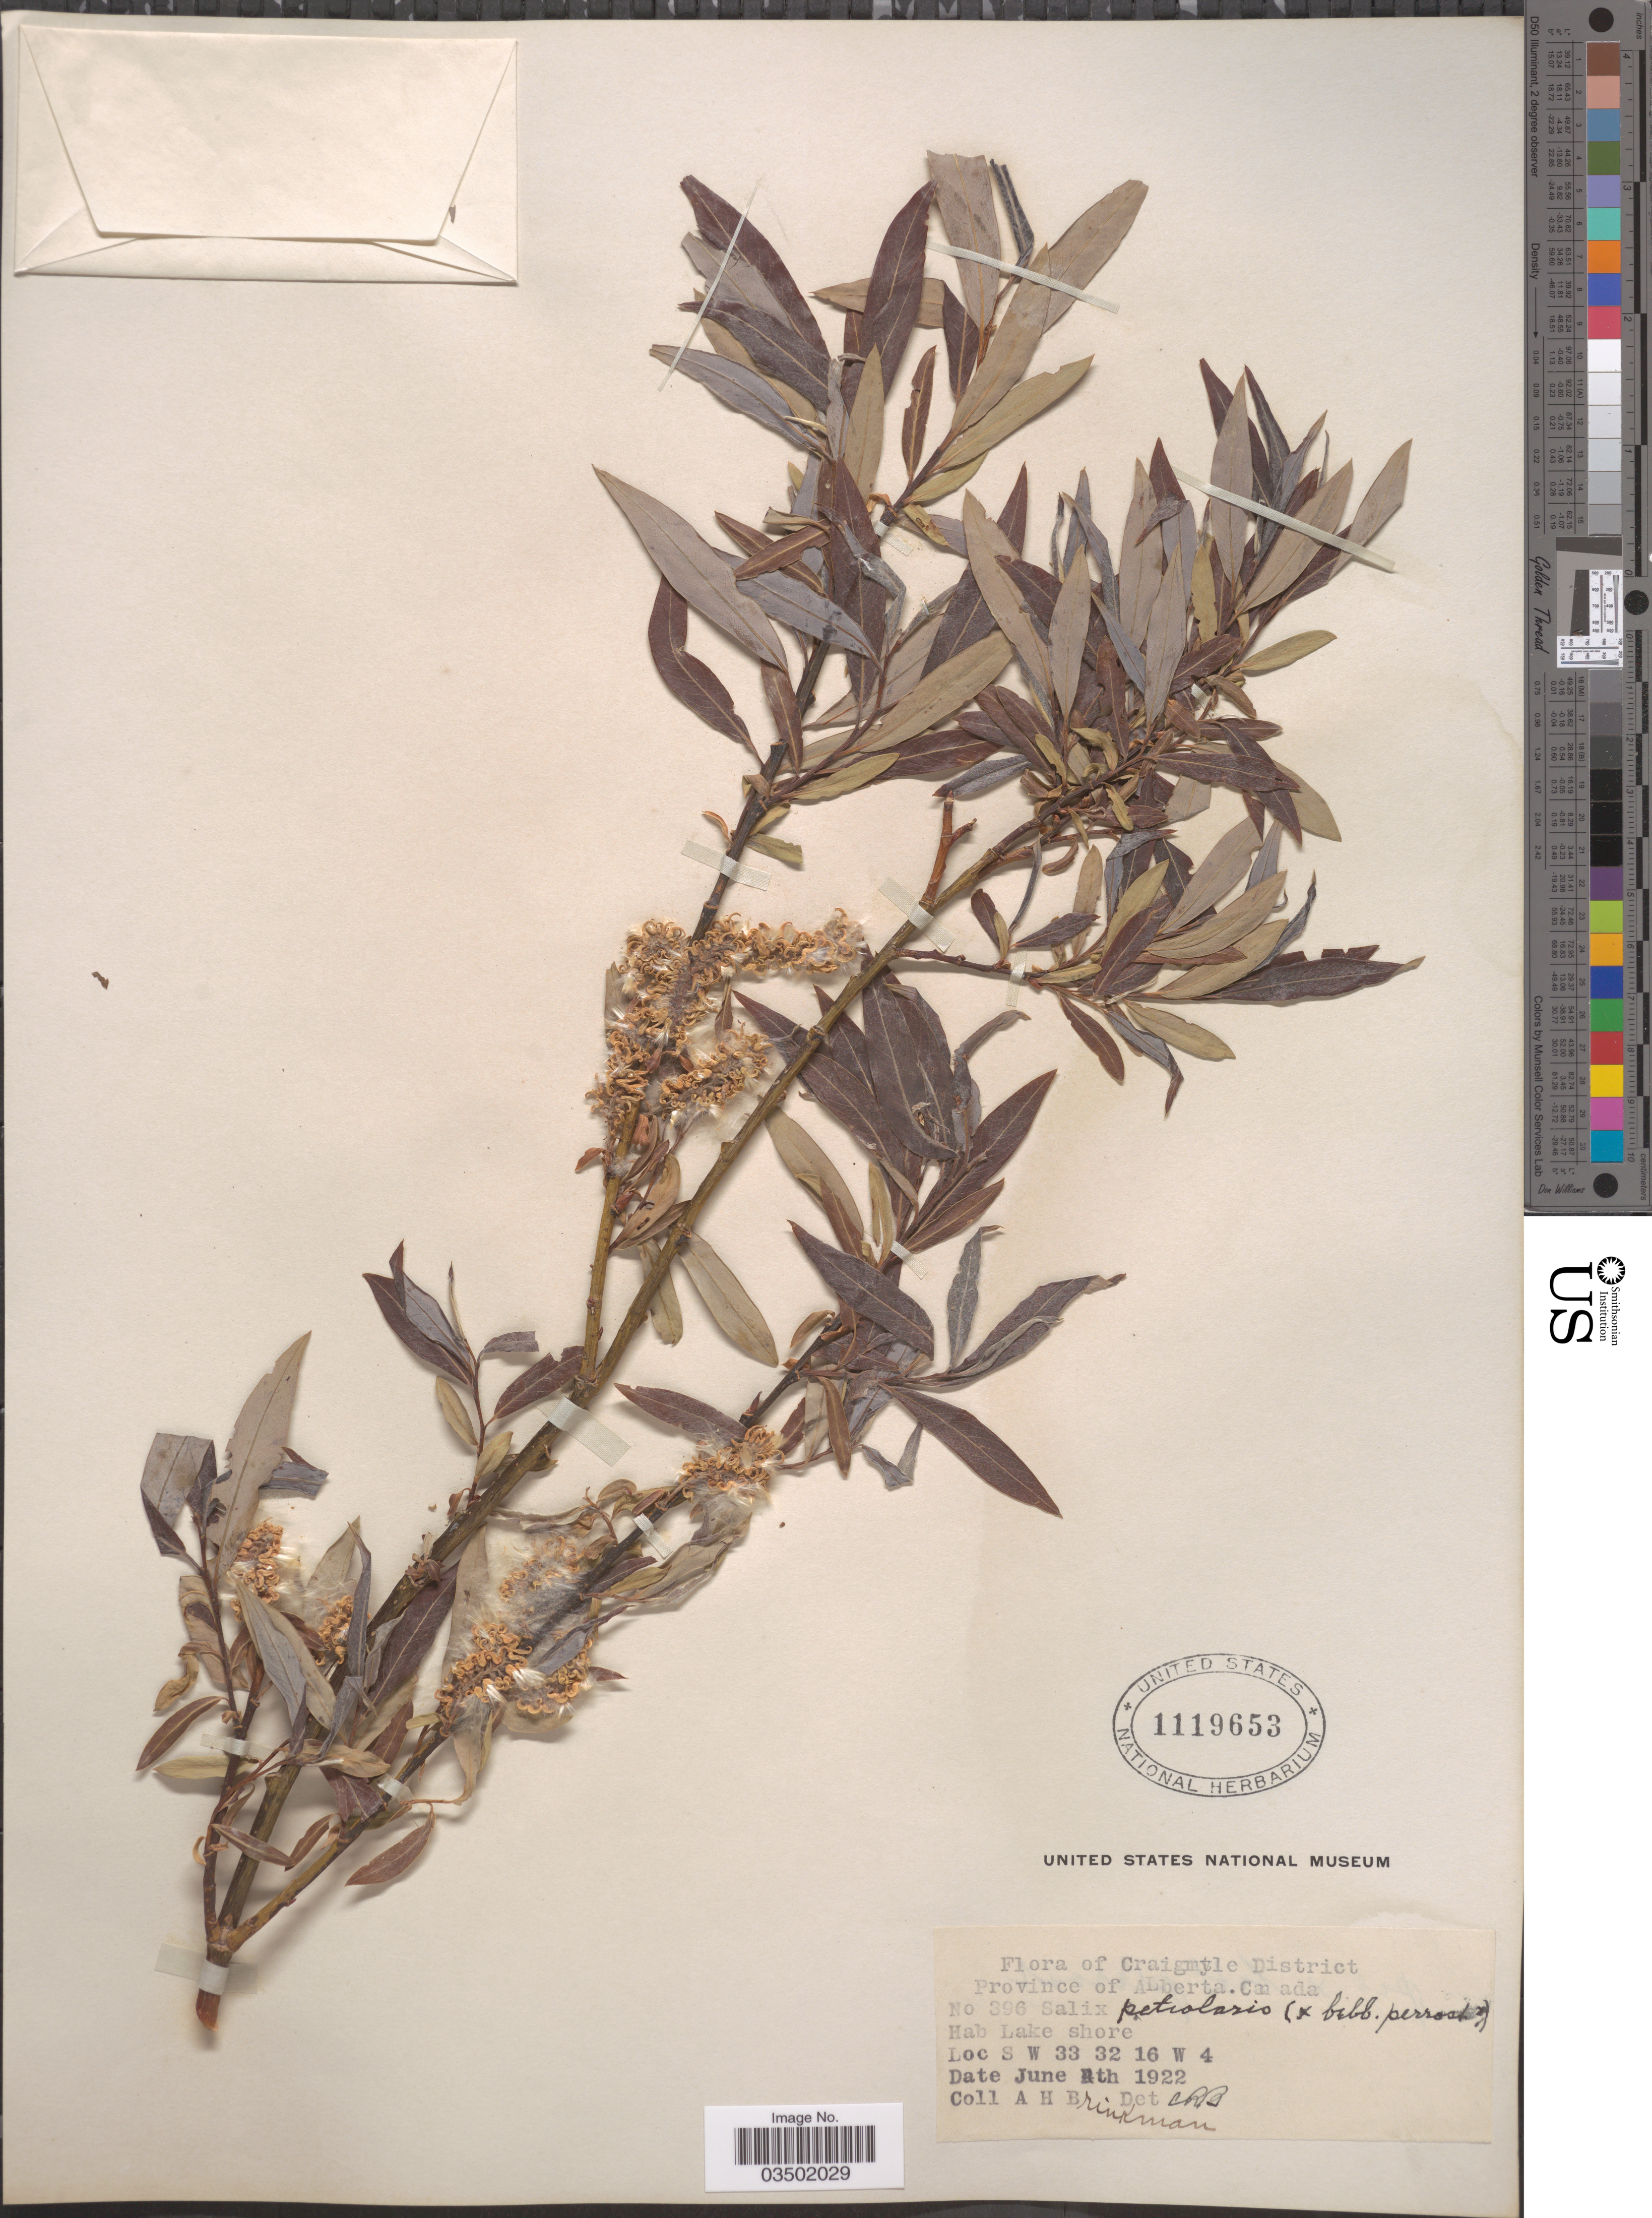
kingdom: Plantae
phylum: Tracheophyta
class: Magnoliopsida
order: Malpighiales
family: Salicaceae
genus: Salix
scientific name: Salix petiolaris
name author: Sm.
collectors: A. Brinkman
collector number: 396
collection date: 1922-06-04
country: Canada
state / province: Alberta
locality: Craigmyle District. Lake shore. S W 33 32 16 W 4.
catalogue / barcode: US 1119653